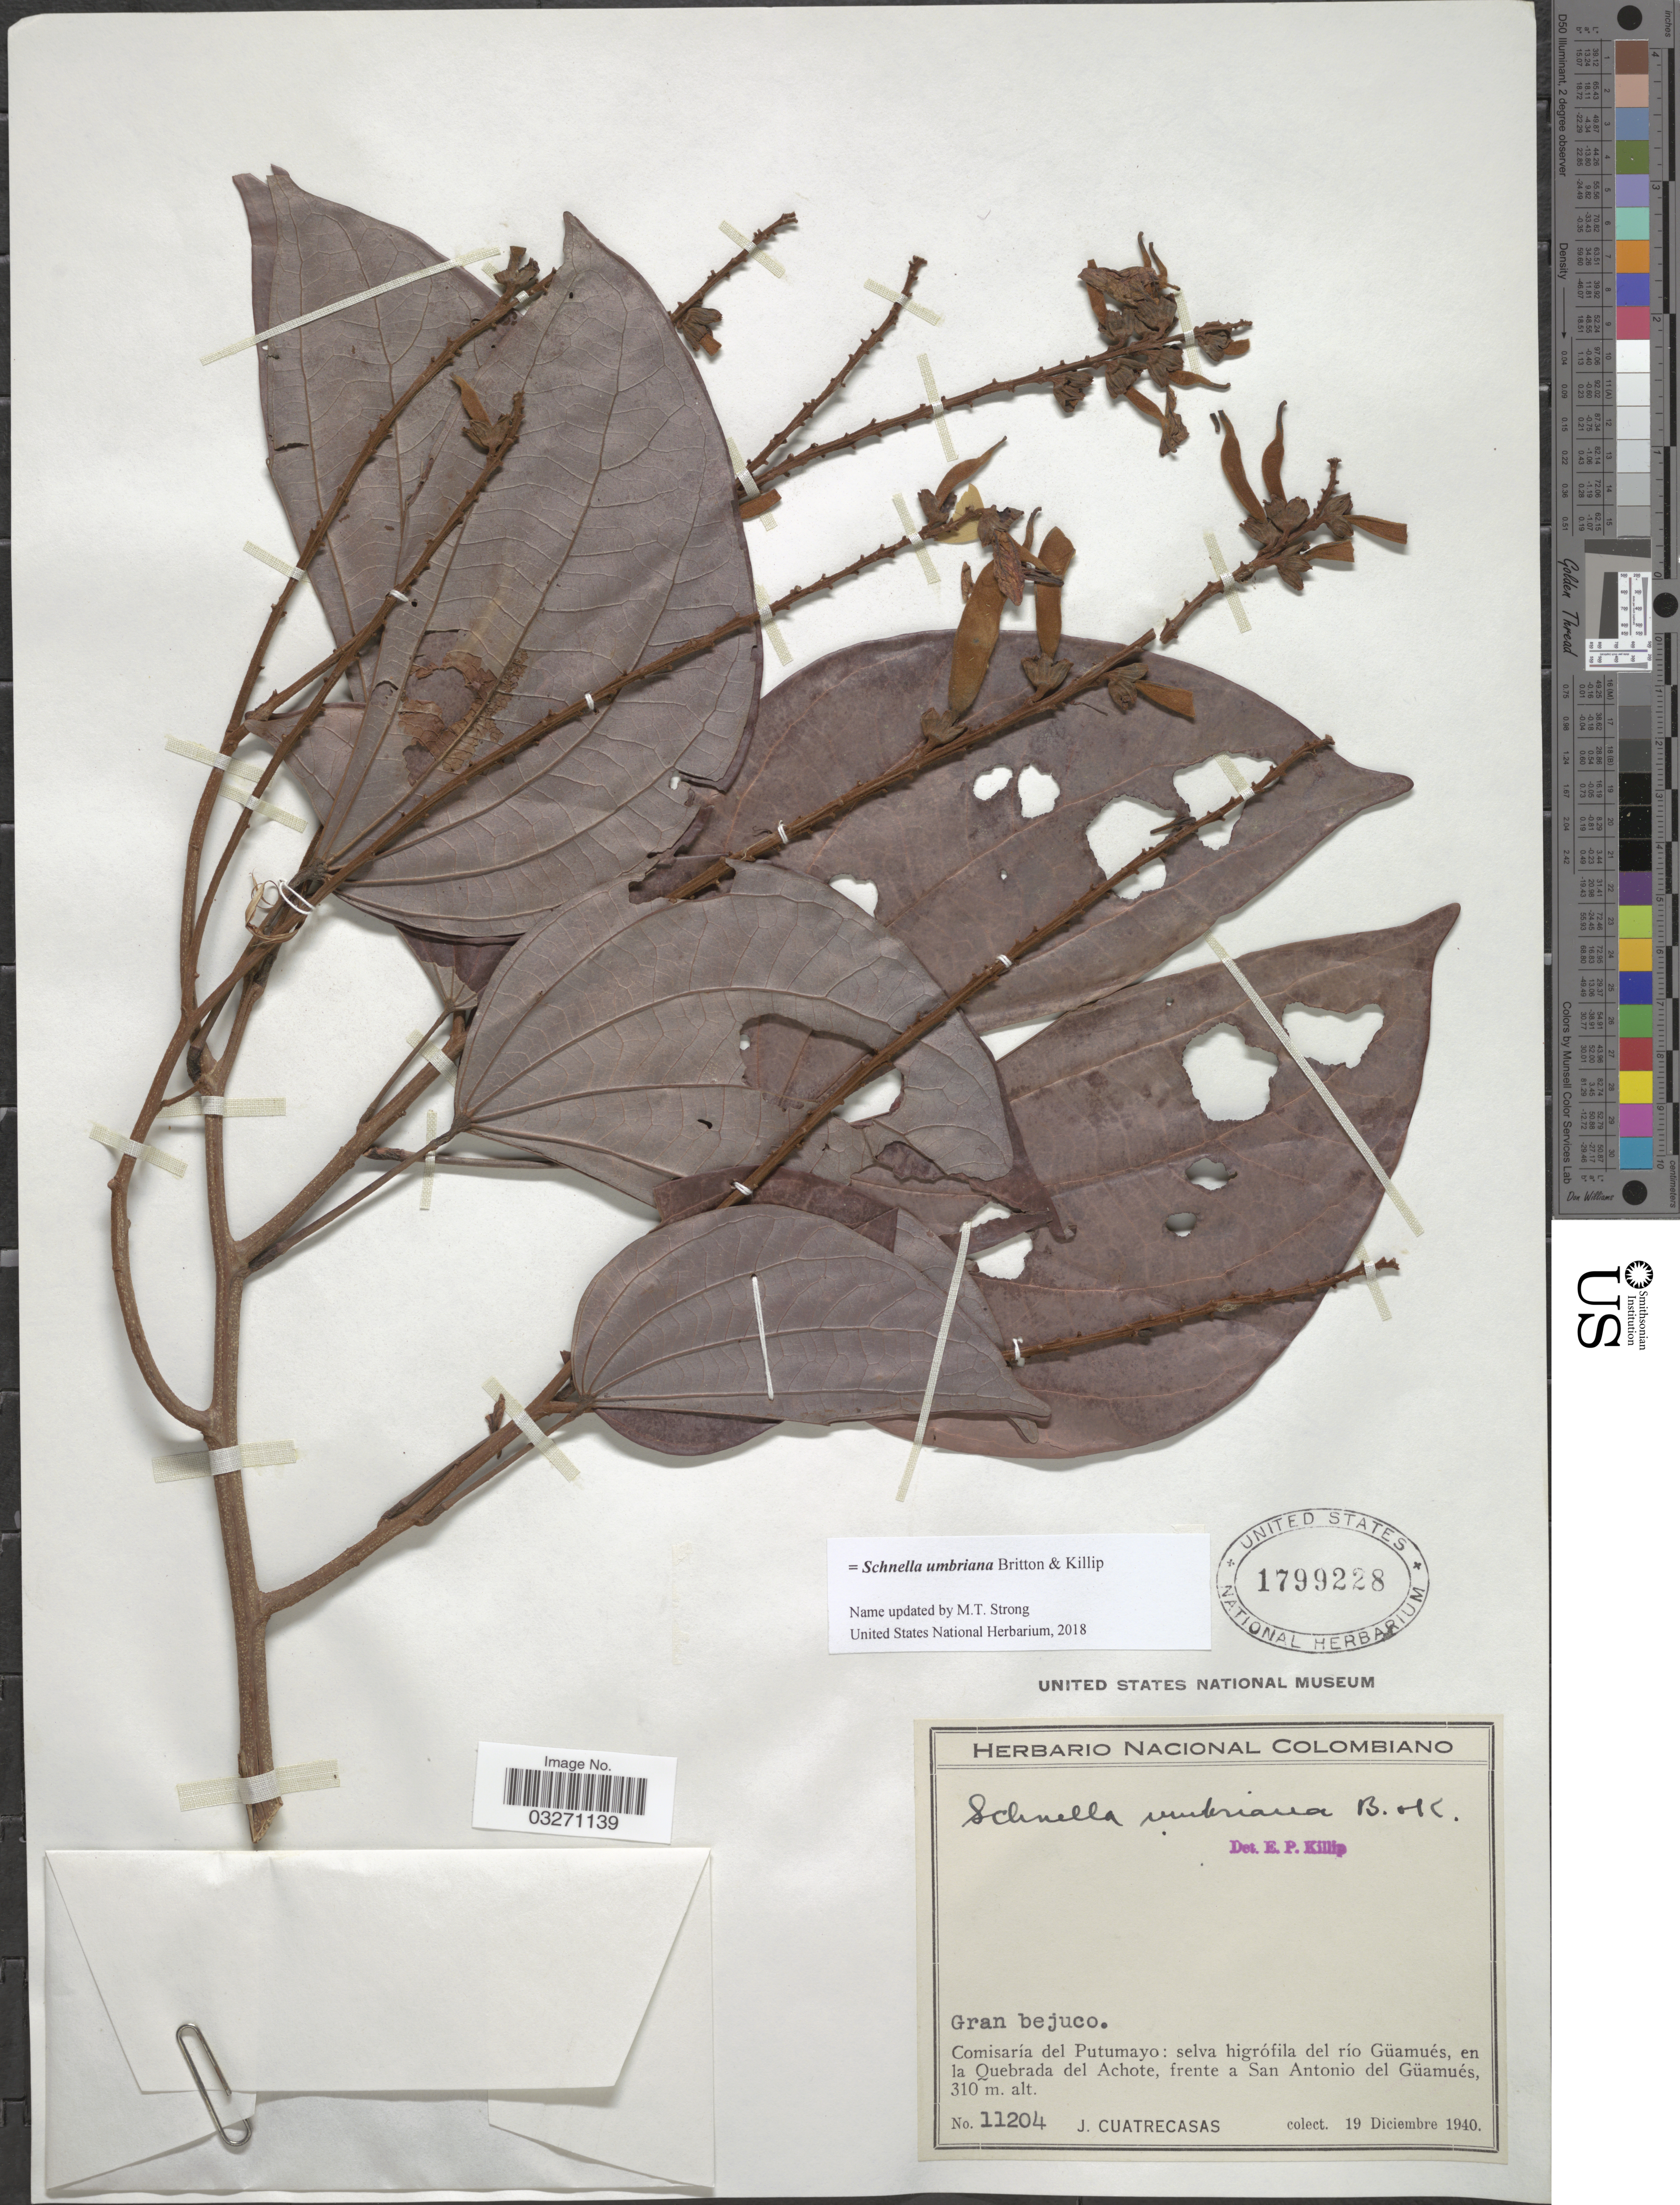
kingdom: Plantae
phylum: Tracheophyta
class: Magnoliopsida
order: Fabales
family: Fabaceae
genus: Schnella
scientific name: Schnella umbriana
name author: Britton & Killip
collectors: J. Cuatrecasas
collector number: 11204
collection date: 1940-12-19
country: Colombia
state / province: Putumayo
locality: Comisaría del Putumayo: selva higrófila del río Güamués, en la Quebrada del Achote, frente a San Antonio del Güamués.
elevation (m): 310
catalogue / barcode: US 1799228